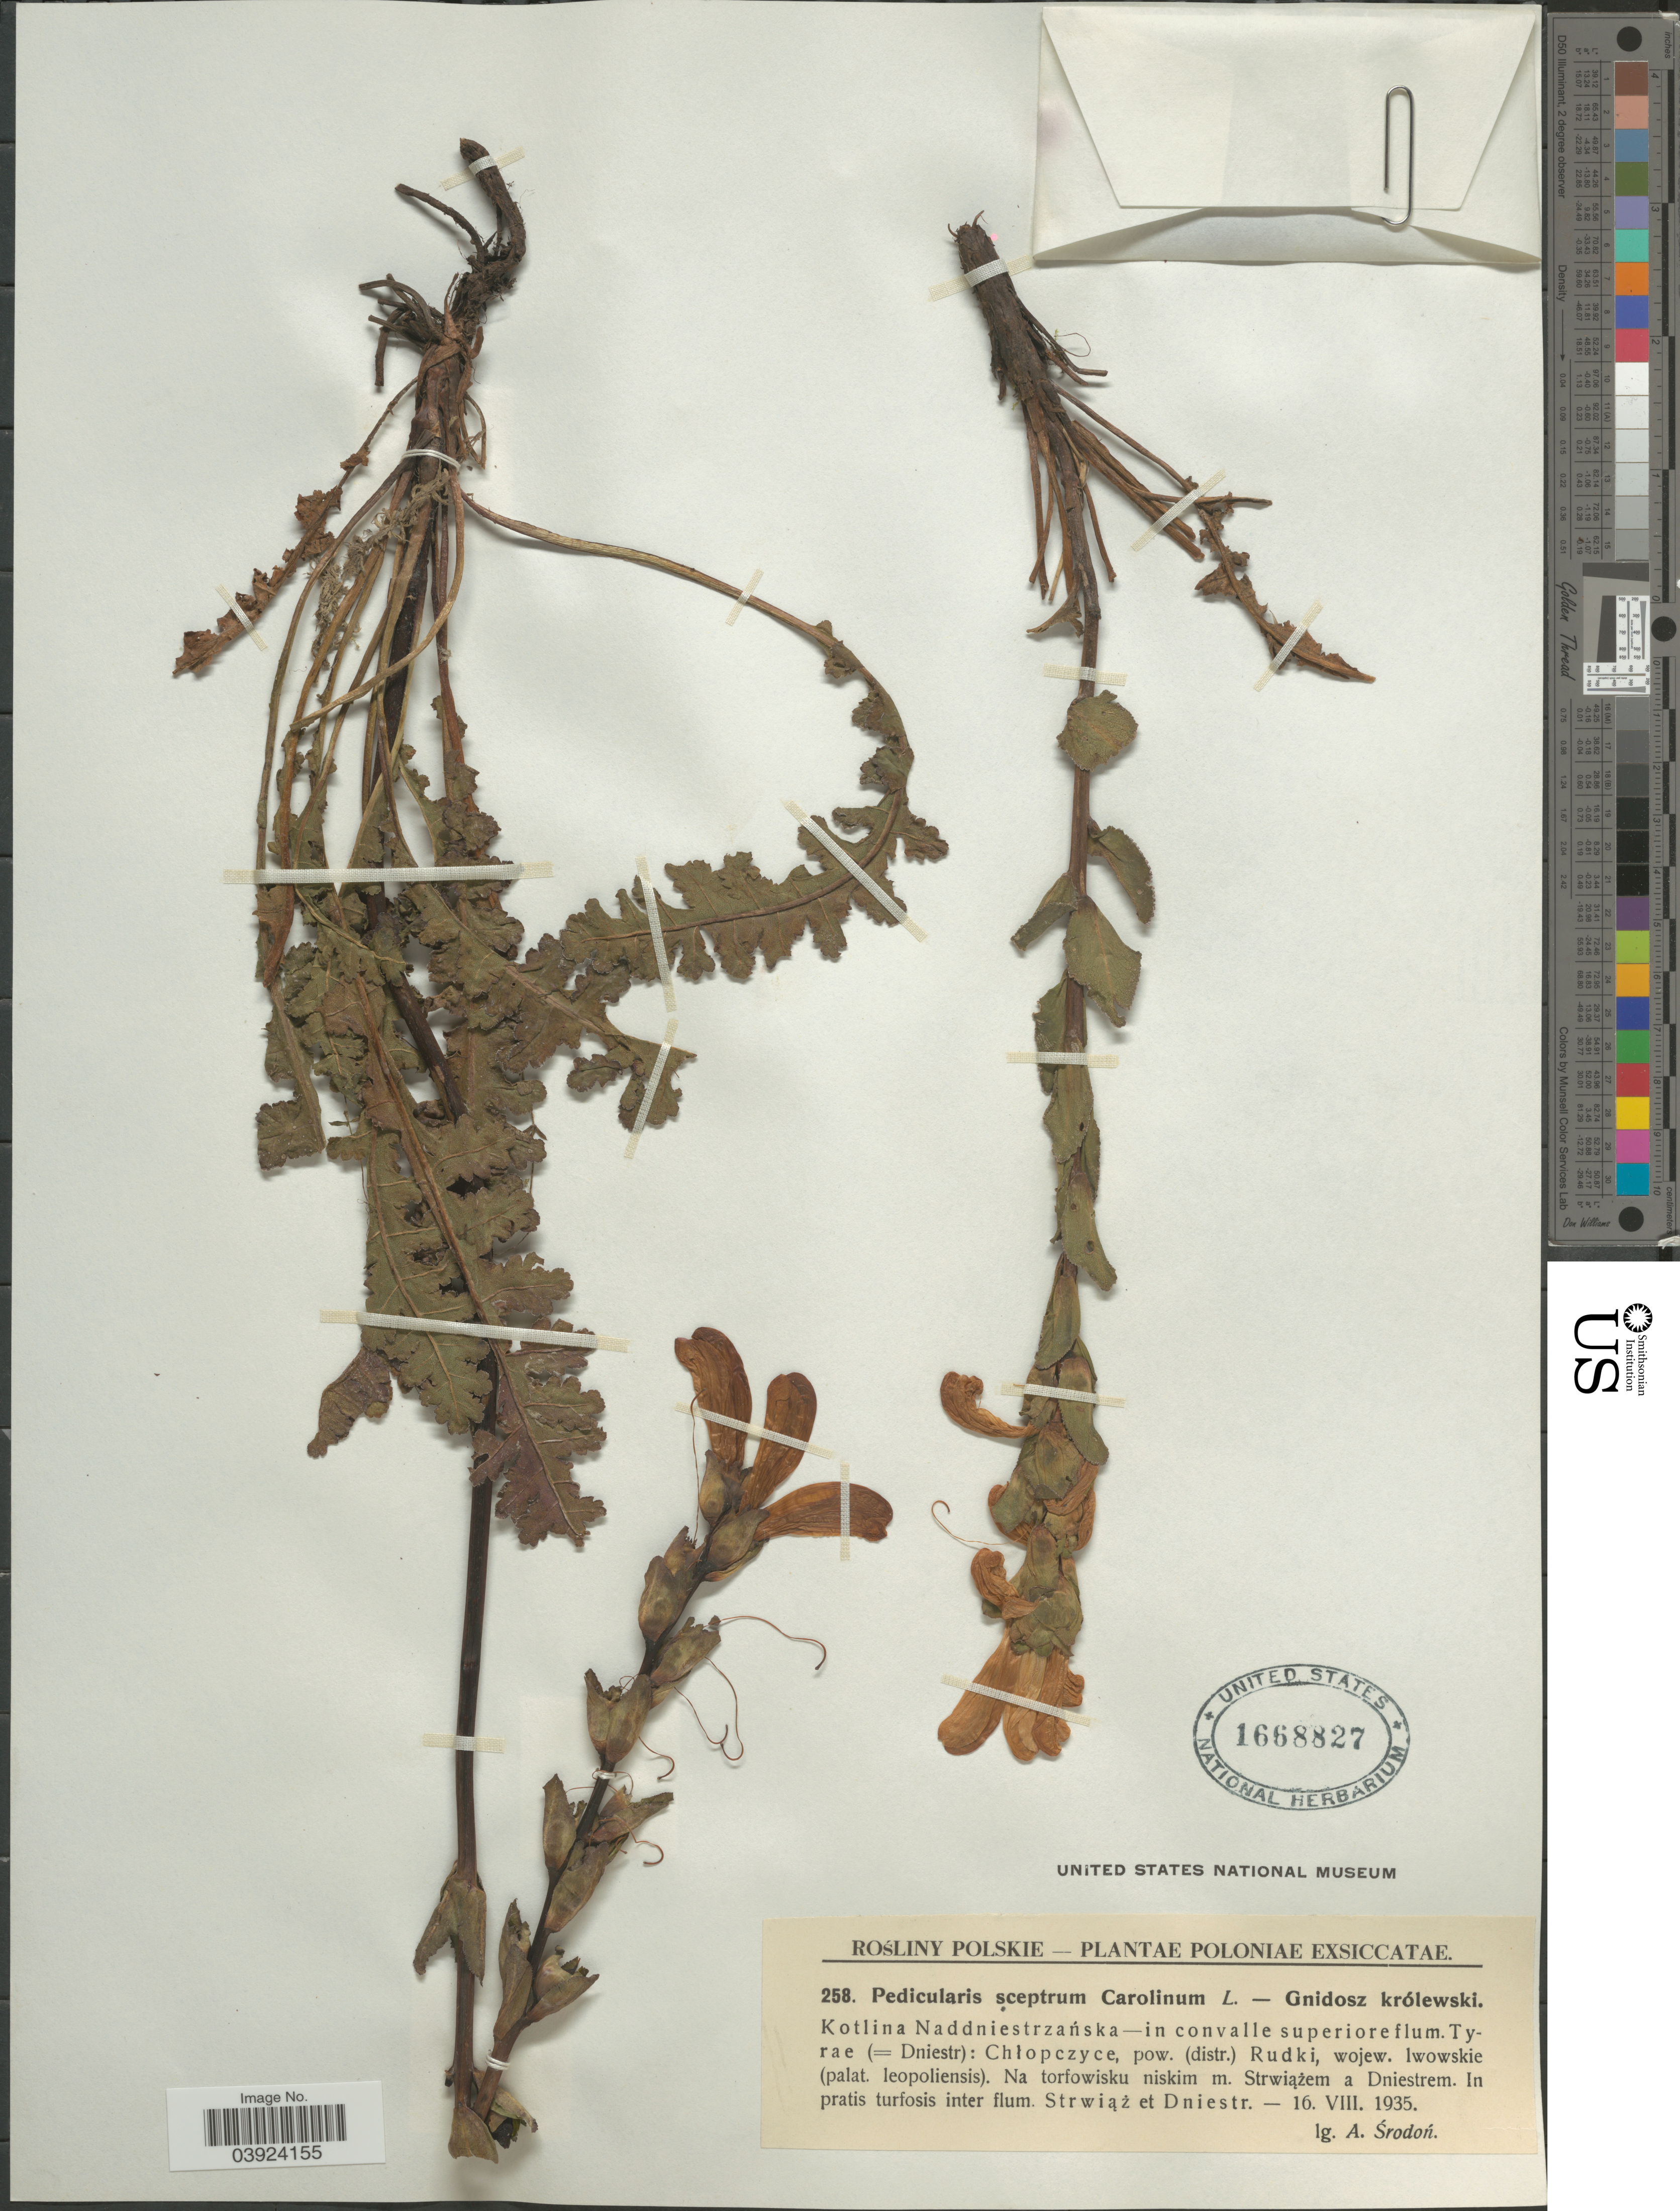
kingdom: Plantae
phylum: Tracheophyta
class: Magnoliopsida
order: Lamiales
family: Orobanchaceae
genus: Pedicularis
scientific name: Pedicularis sceptrum-carolinum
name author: L.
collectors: A. Srodon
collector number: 258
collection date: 1935-08-16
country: Poland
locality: Poloniae. Kotlina Naddniestrzańska - in covalle superioreflum. Tyrae (= Dniestr): Chłopczyce, pow. (distr.) Rudki, wojew. Iwowskie (palat. leopoliensis). Na torfowisku niskim m. Strwiążem a Dniestrem. In pratis turfosis inter flum. Strwiąż et Dniestr.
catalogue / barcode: US 1668827